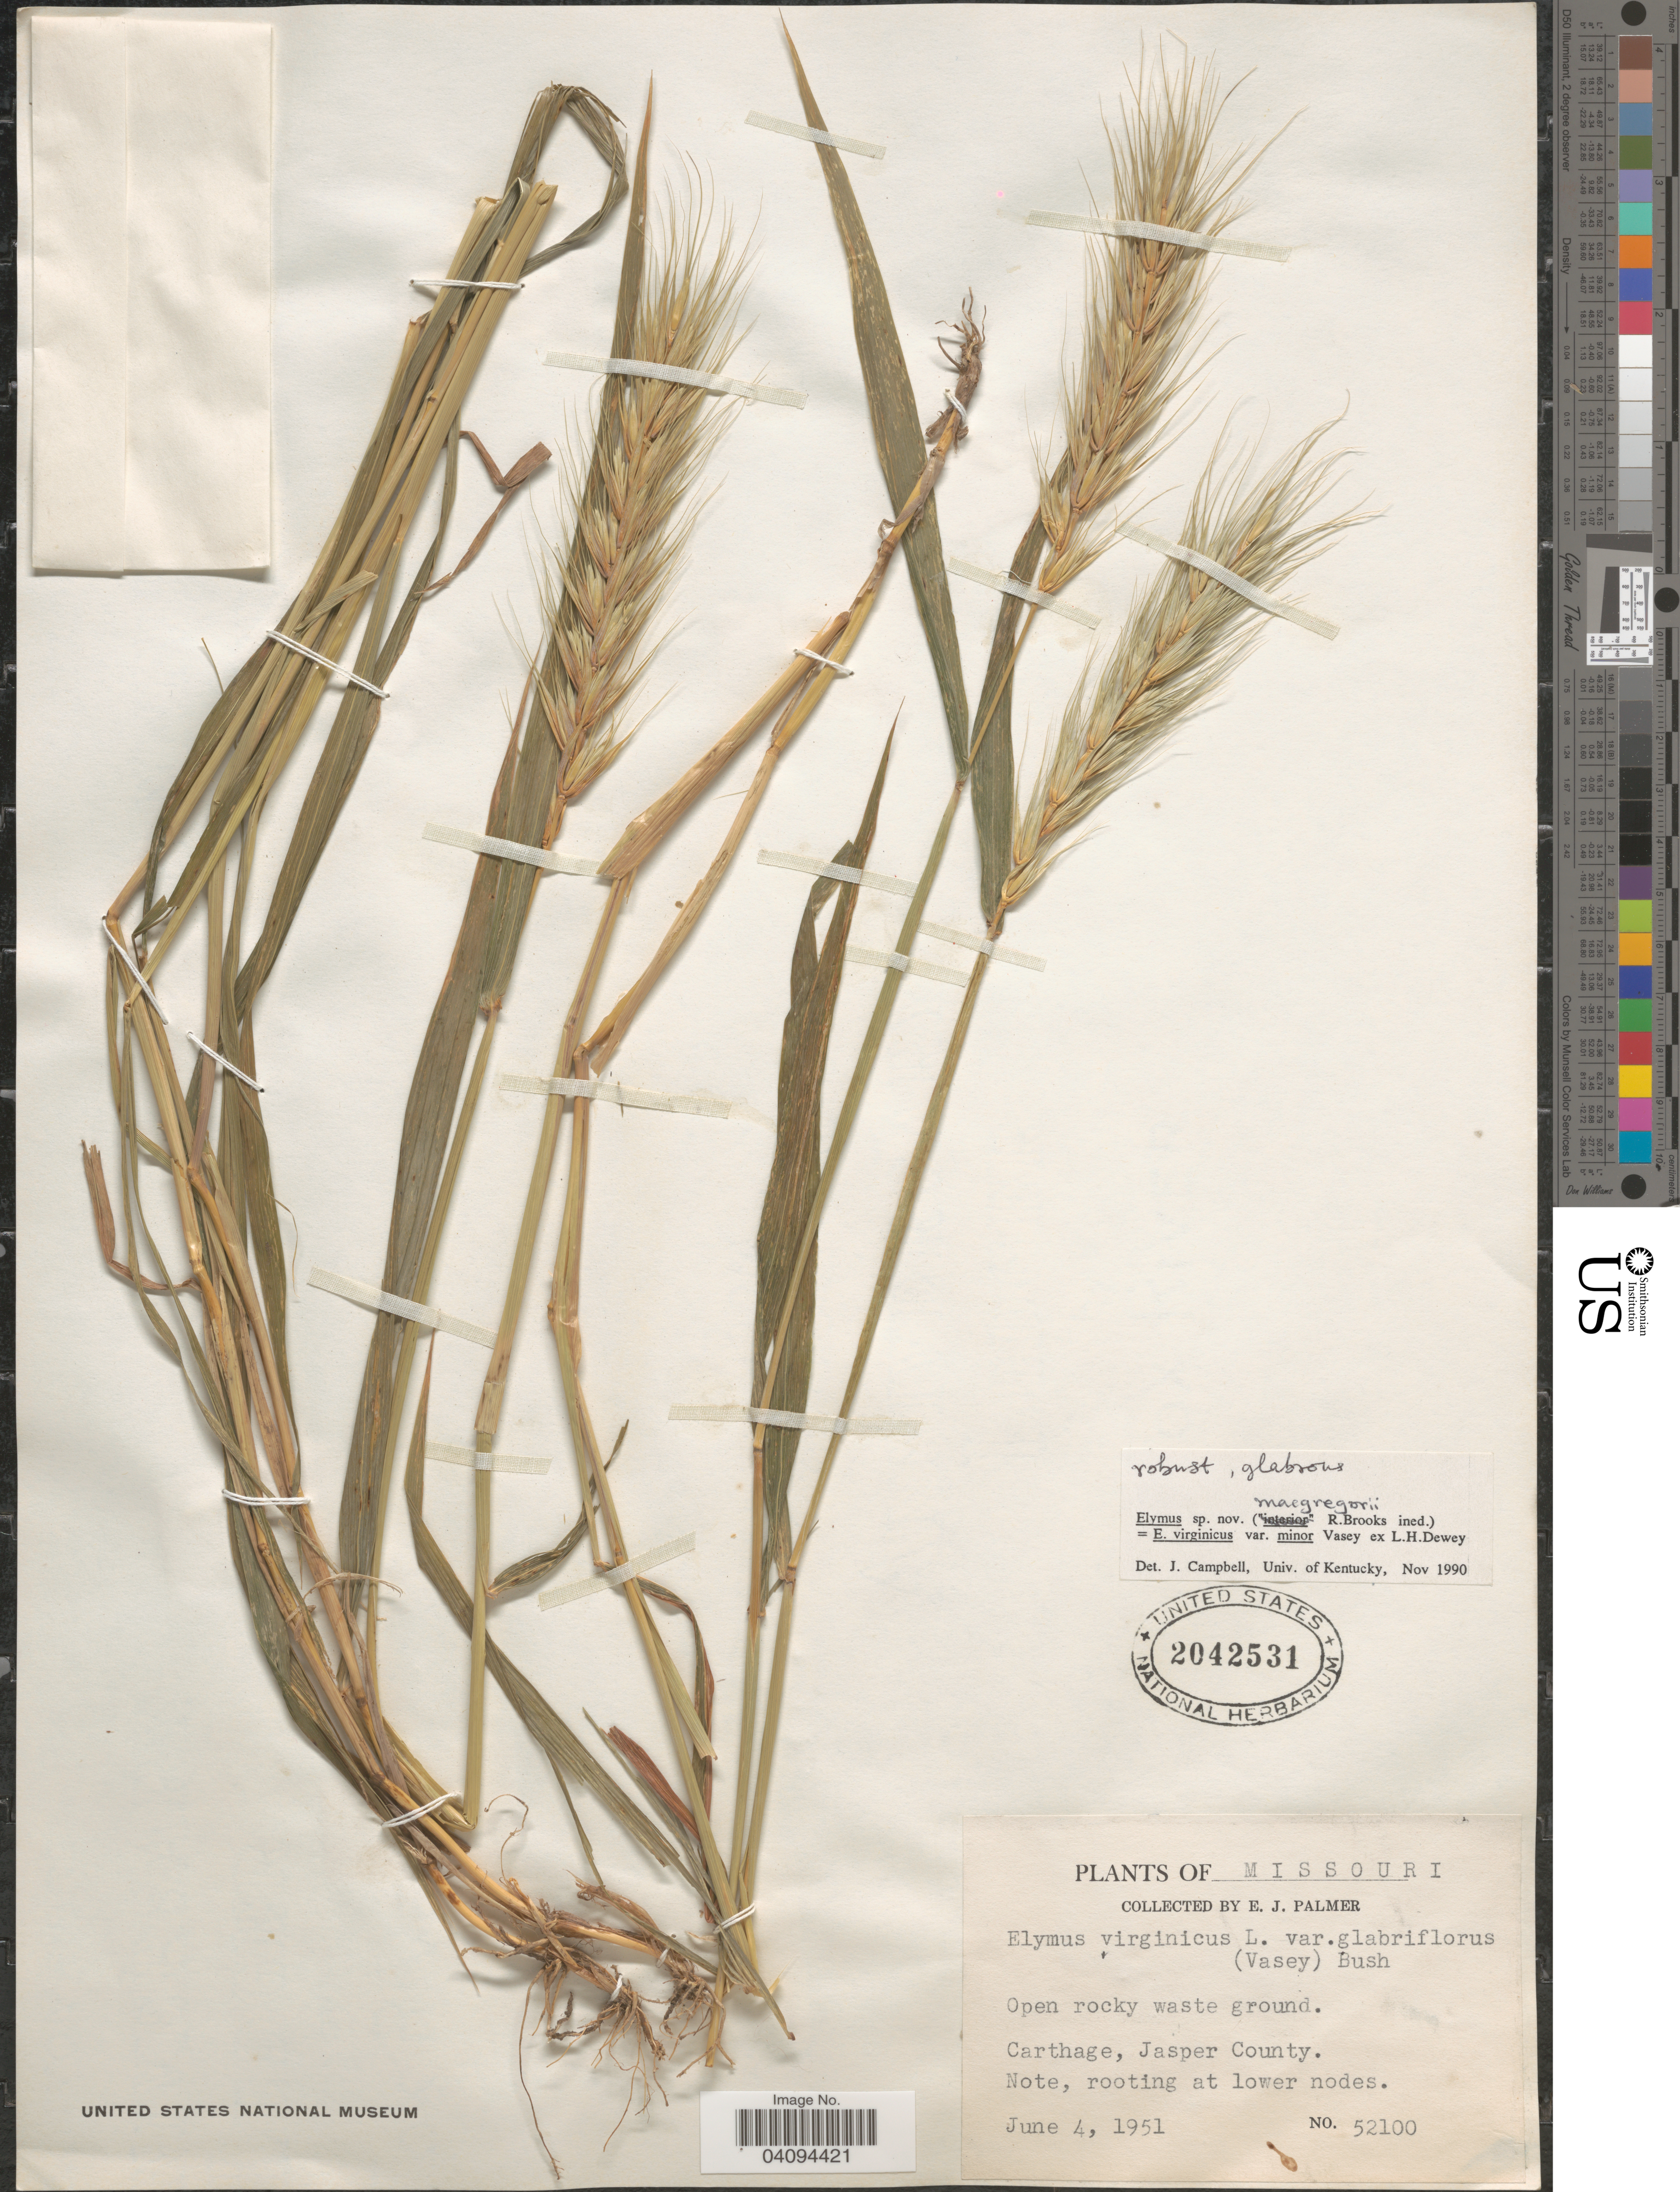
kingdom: Plantae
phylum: Tracheophyta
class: Liliopsida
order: Poales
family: Poaceae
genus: Elymus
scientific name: Elymus macgregorii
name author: R.E. Brooks & J.J.N. Campb.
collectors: E. J. Palmer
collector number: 52100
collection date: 1951-06-04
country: United States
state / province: Missouri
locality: Carthage, Jasper County.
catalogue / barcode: US 2042531